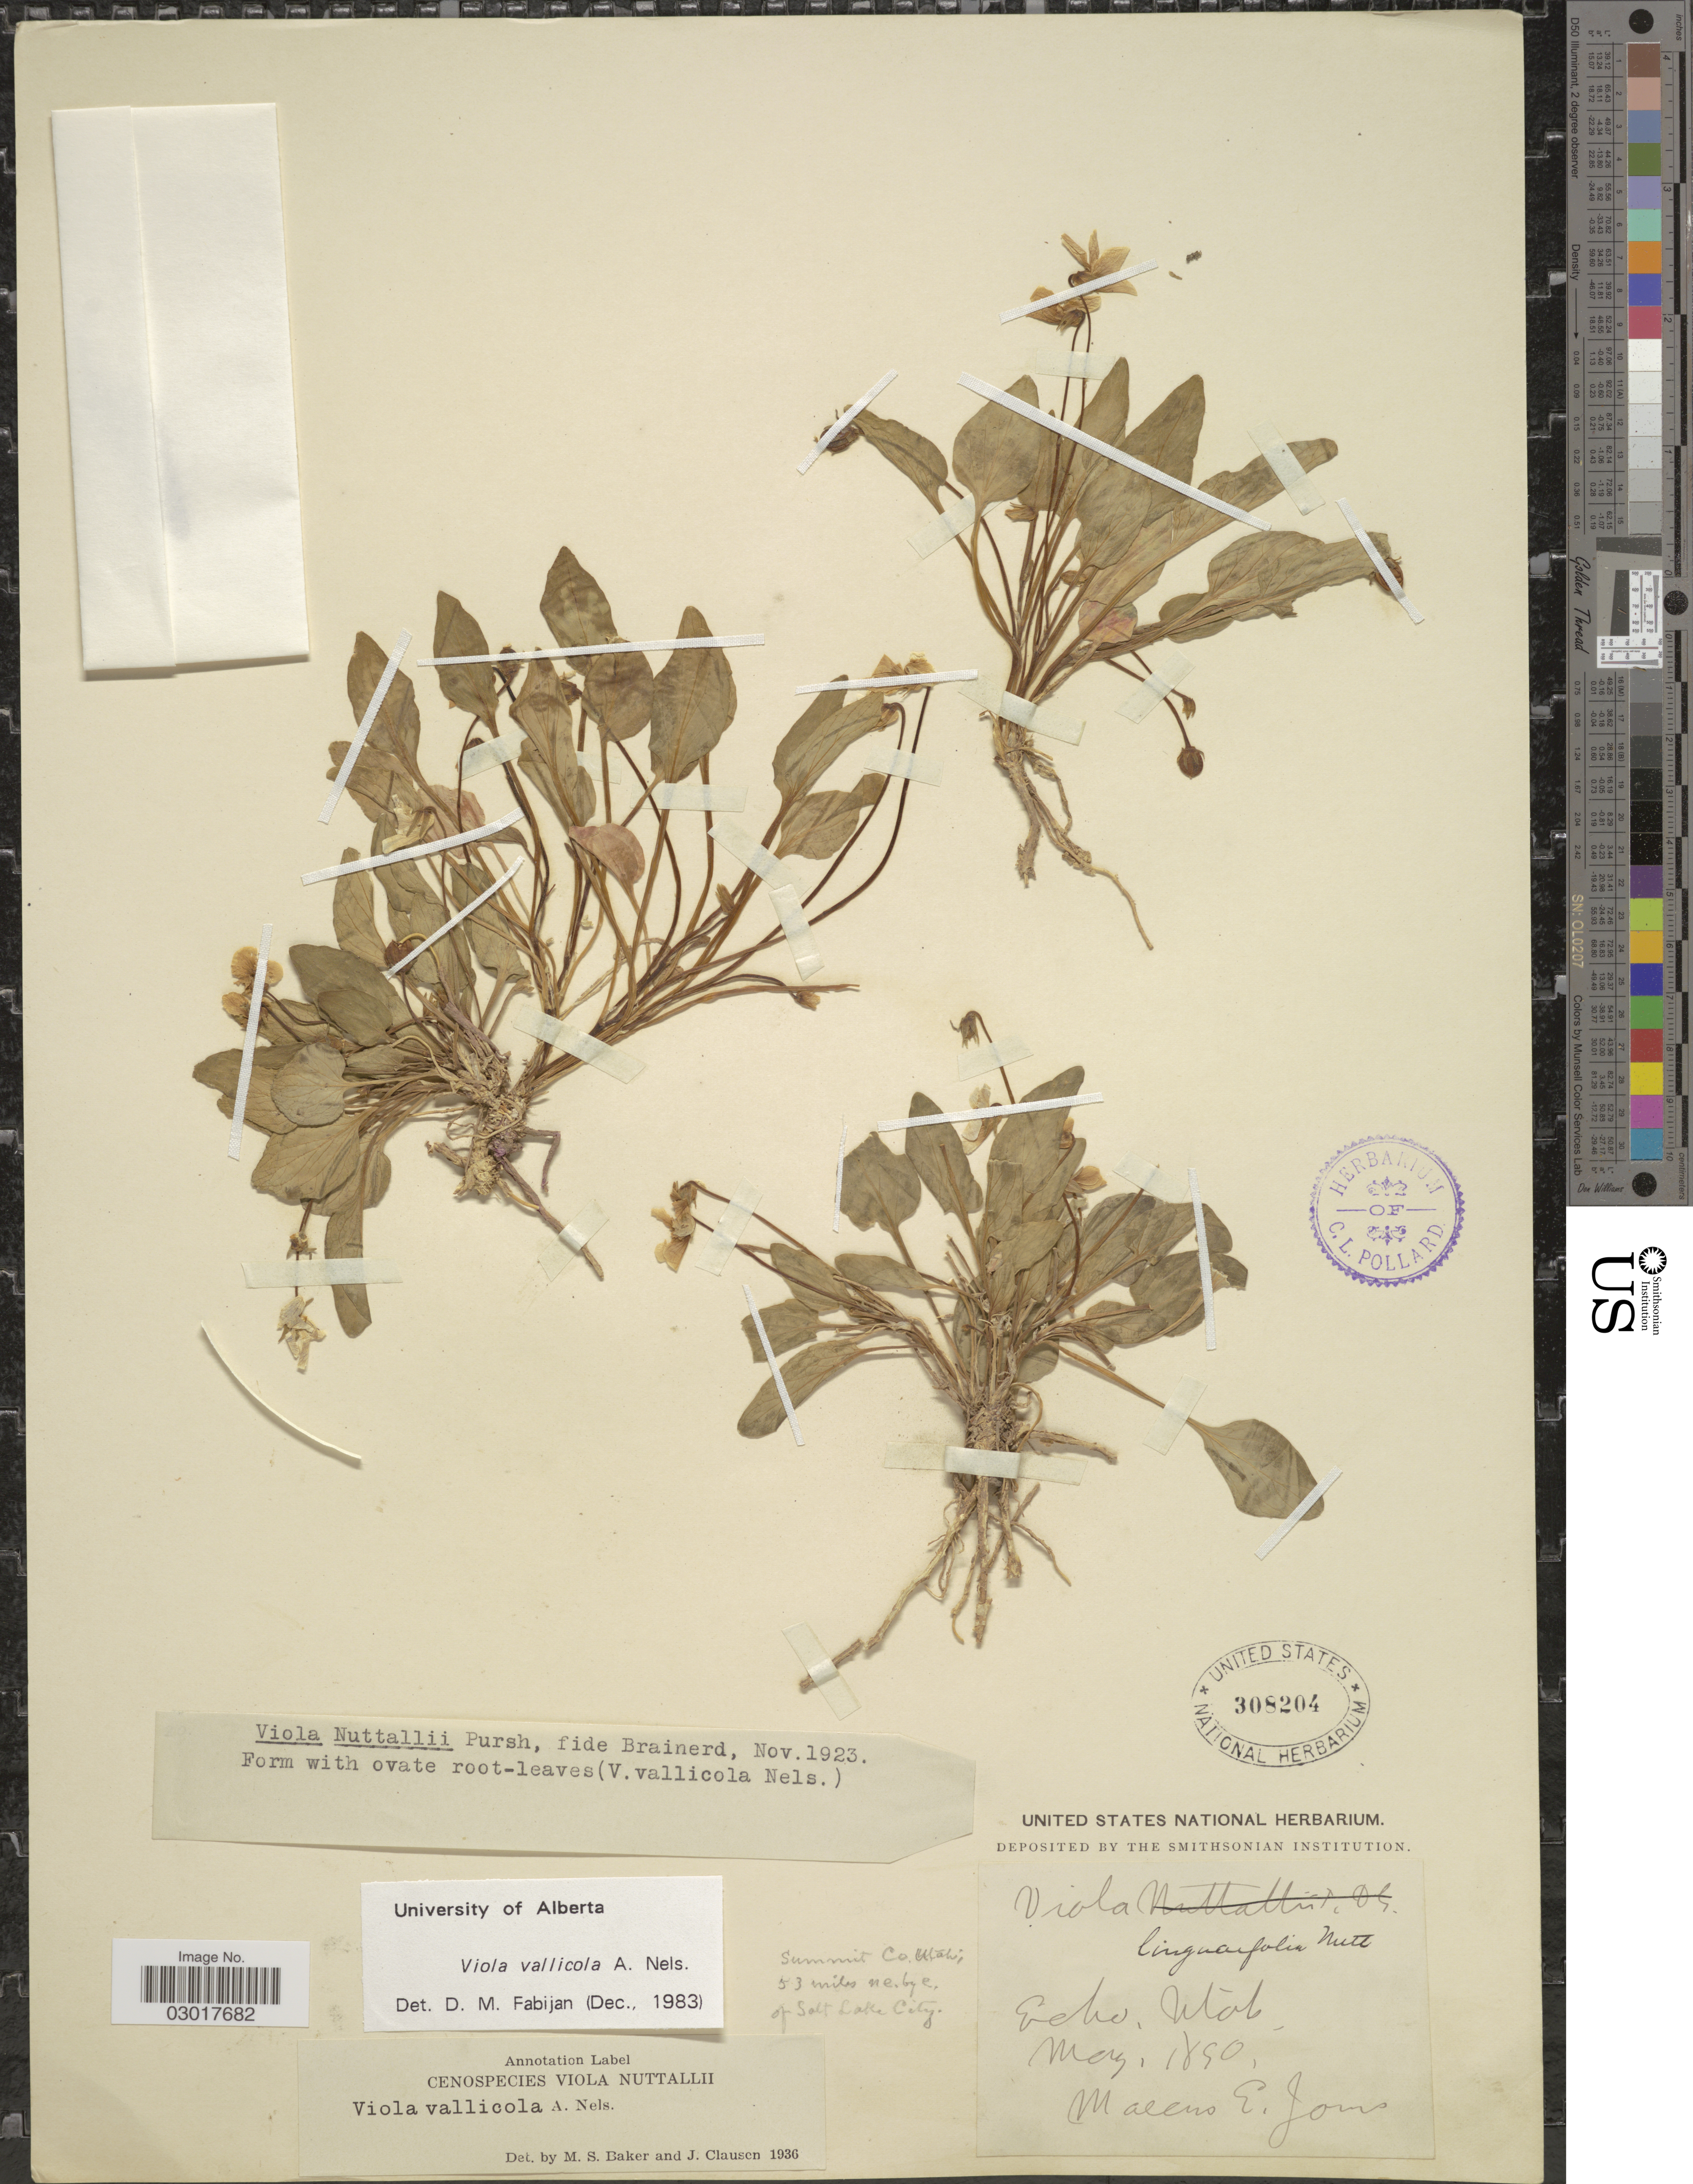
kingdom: Plantae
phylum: Tracheophyta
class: Magnoliopsida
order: Malpighiales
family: Violaceae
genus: Viola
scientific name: Viola vallicola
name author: A. Nelson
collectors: M. E. Jones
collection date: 1890-05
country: United States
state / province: Utah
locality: Echo. Summit Co. 53 miles nw. by e of Salt Lake City.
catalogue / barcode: US 308204